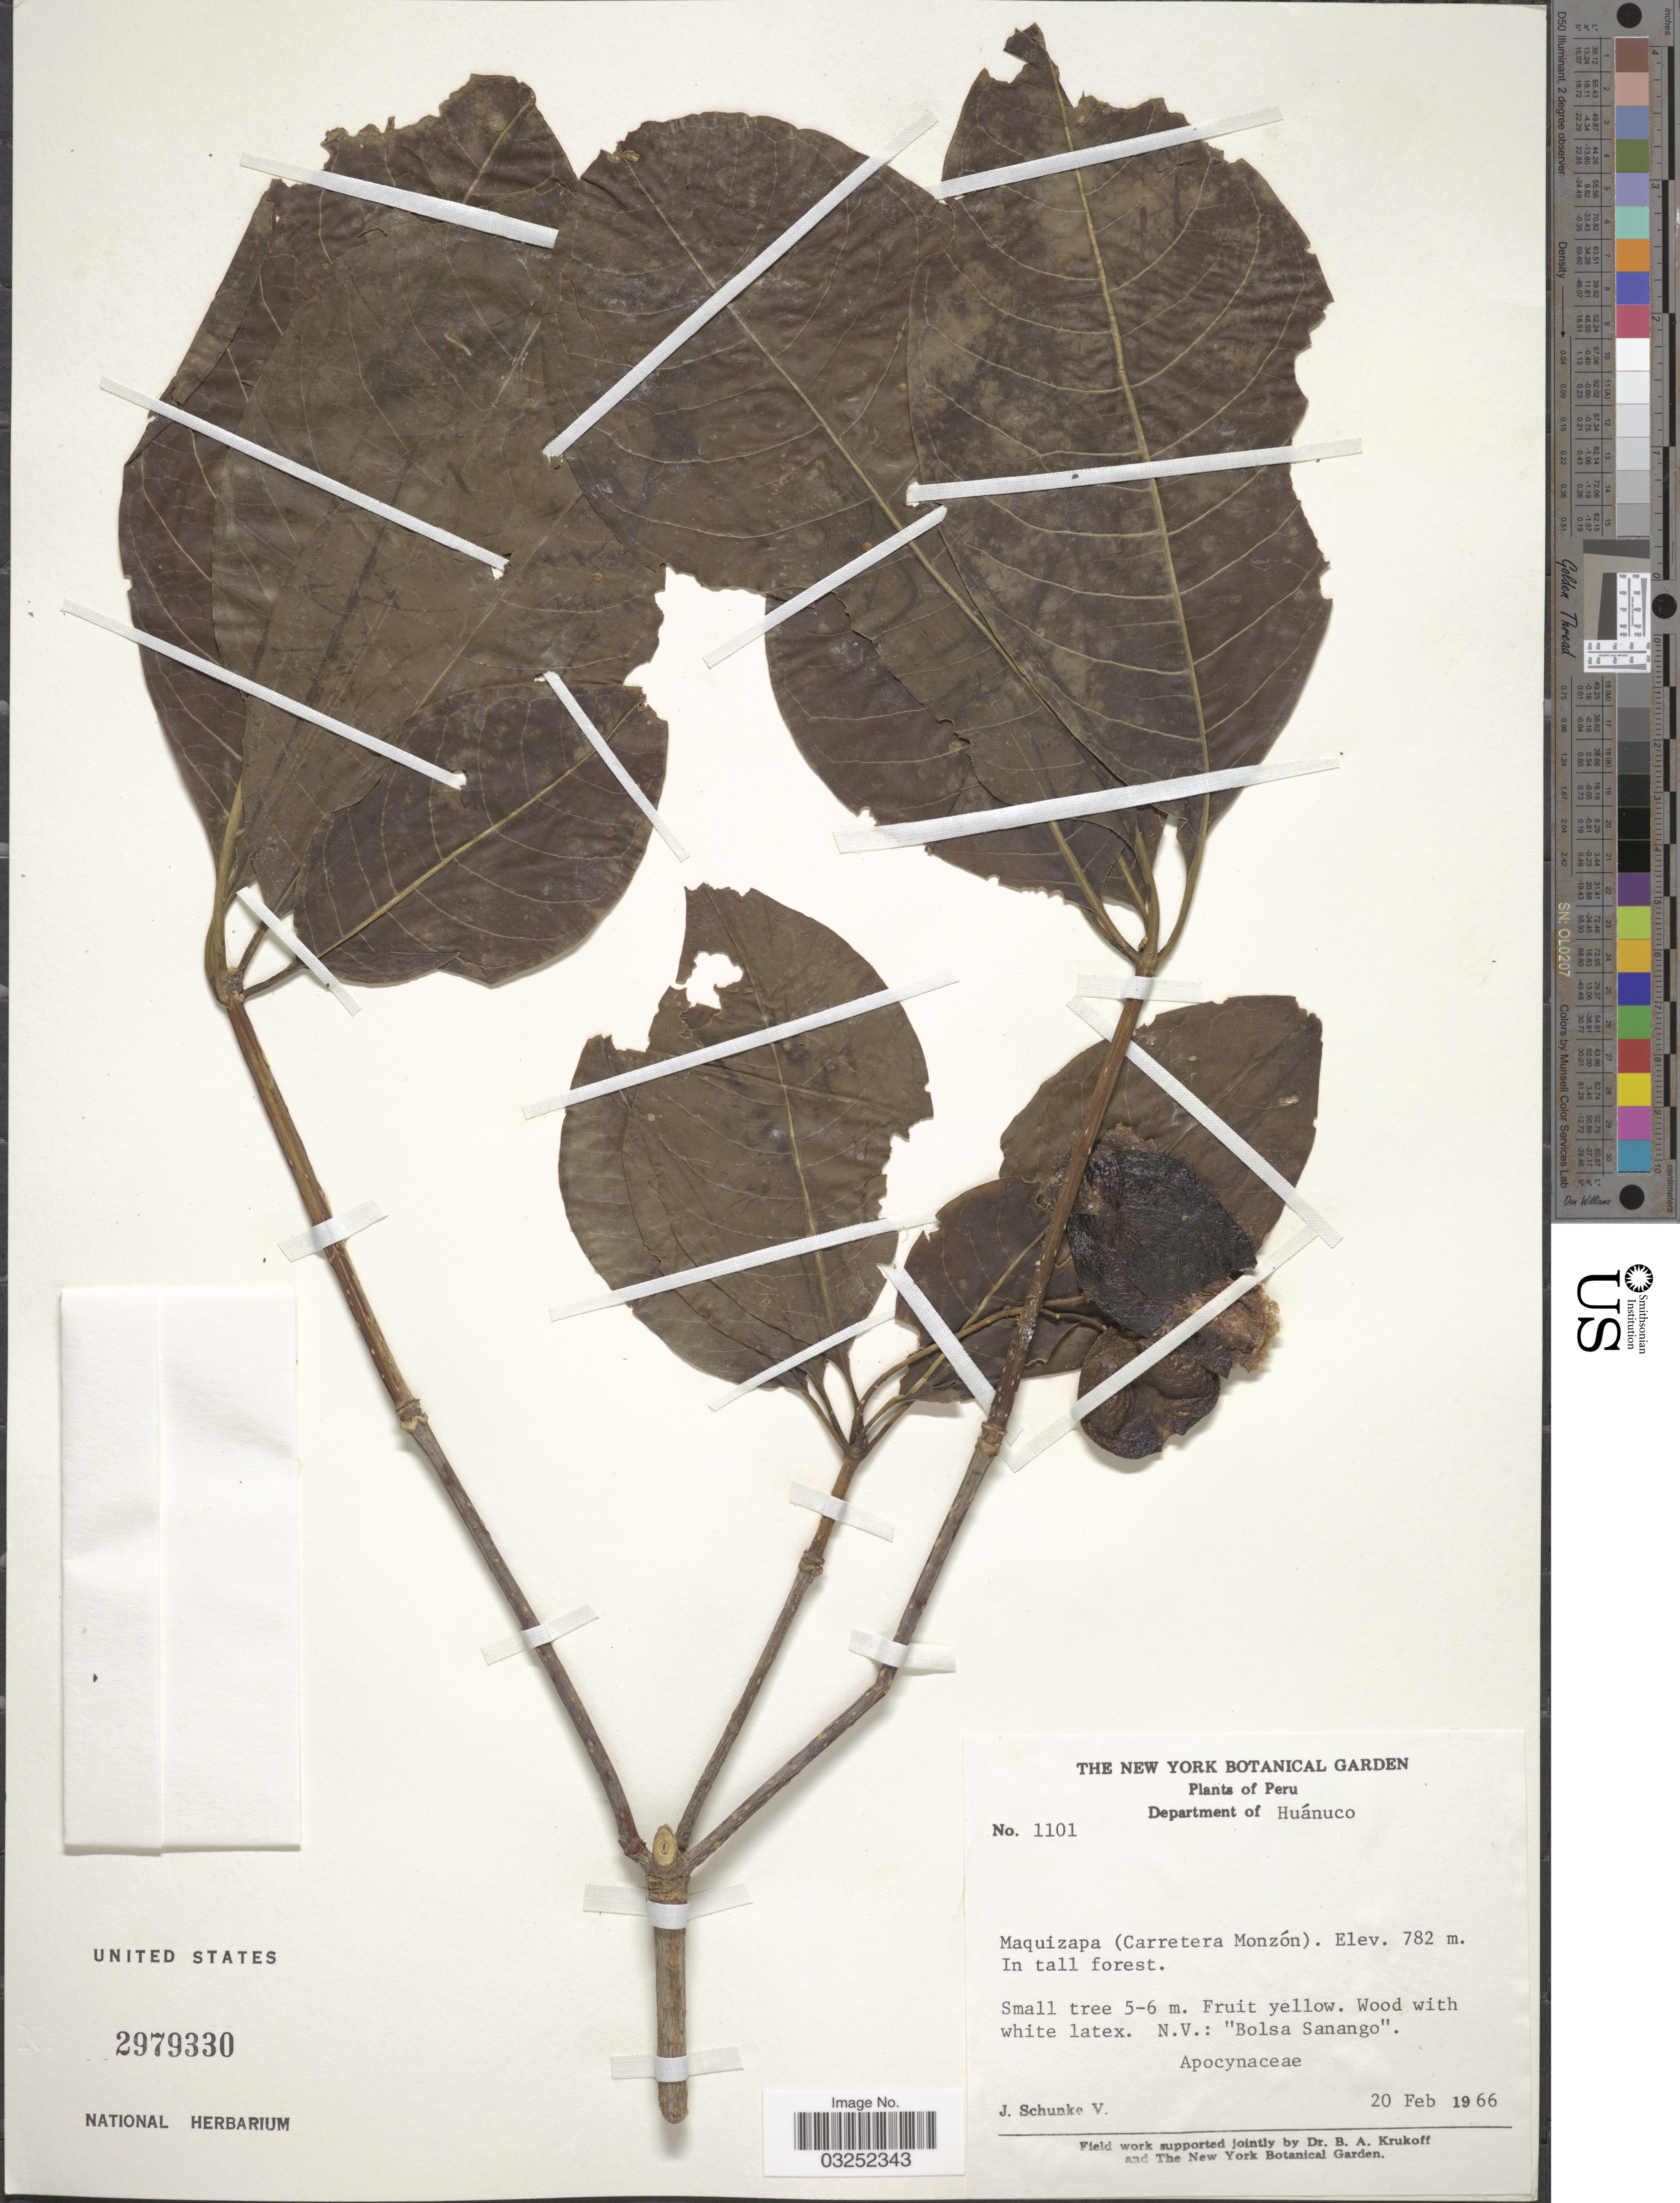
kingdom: Plantae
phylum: Tracheophyta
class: Magnoliopsida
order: Gentianales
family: Apocynaceae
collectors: J. Schunke Vigo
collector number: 1101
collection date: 1966-02-20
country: Peru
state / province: Huánuco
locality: Department of Huánuco, Maquizapa (Carretera Monzón).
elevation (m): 782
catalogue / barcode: US 2979330